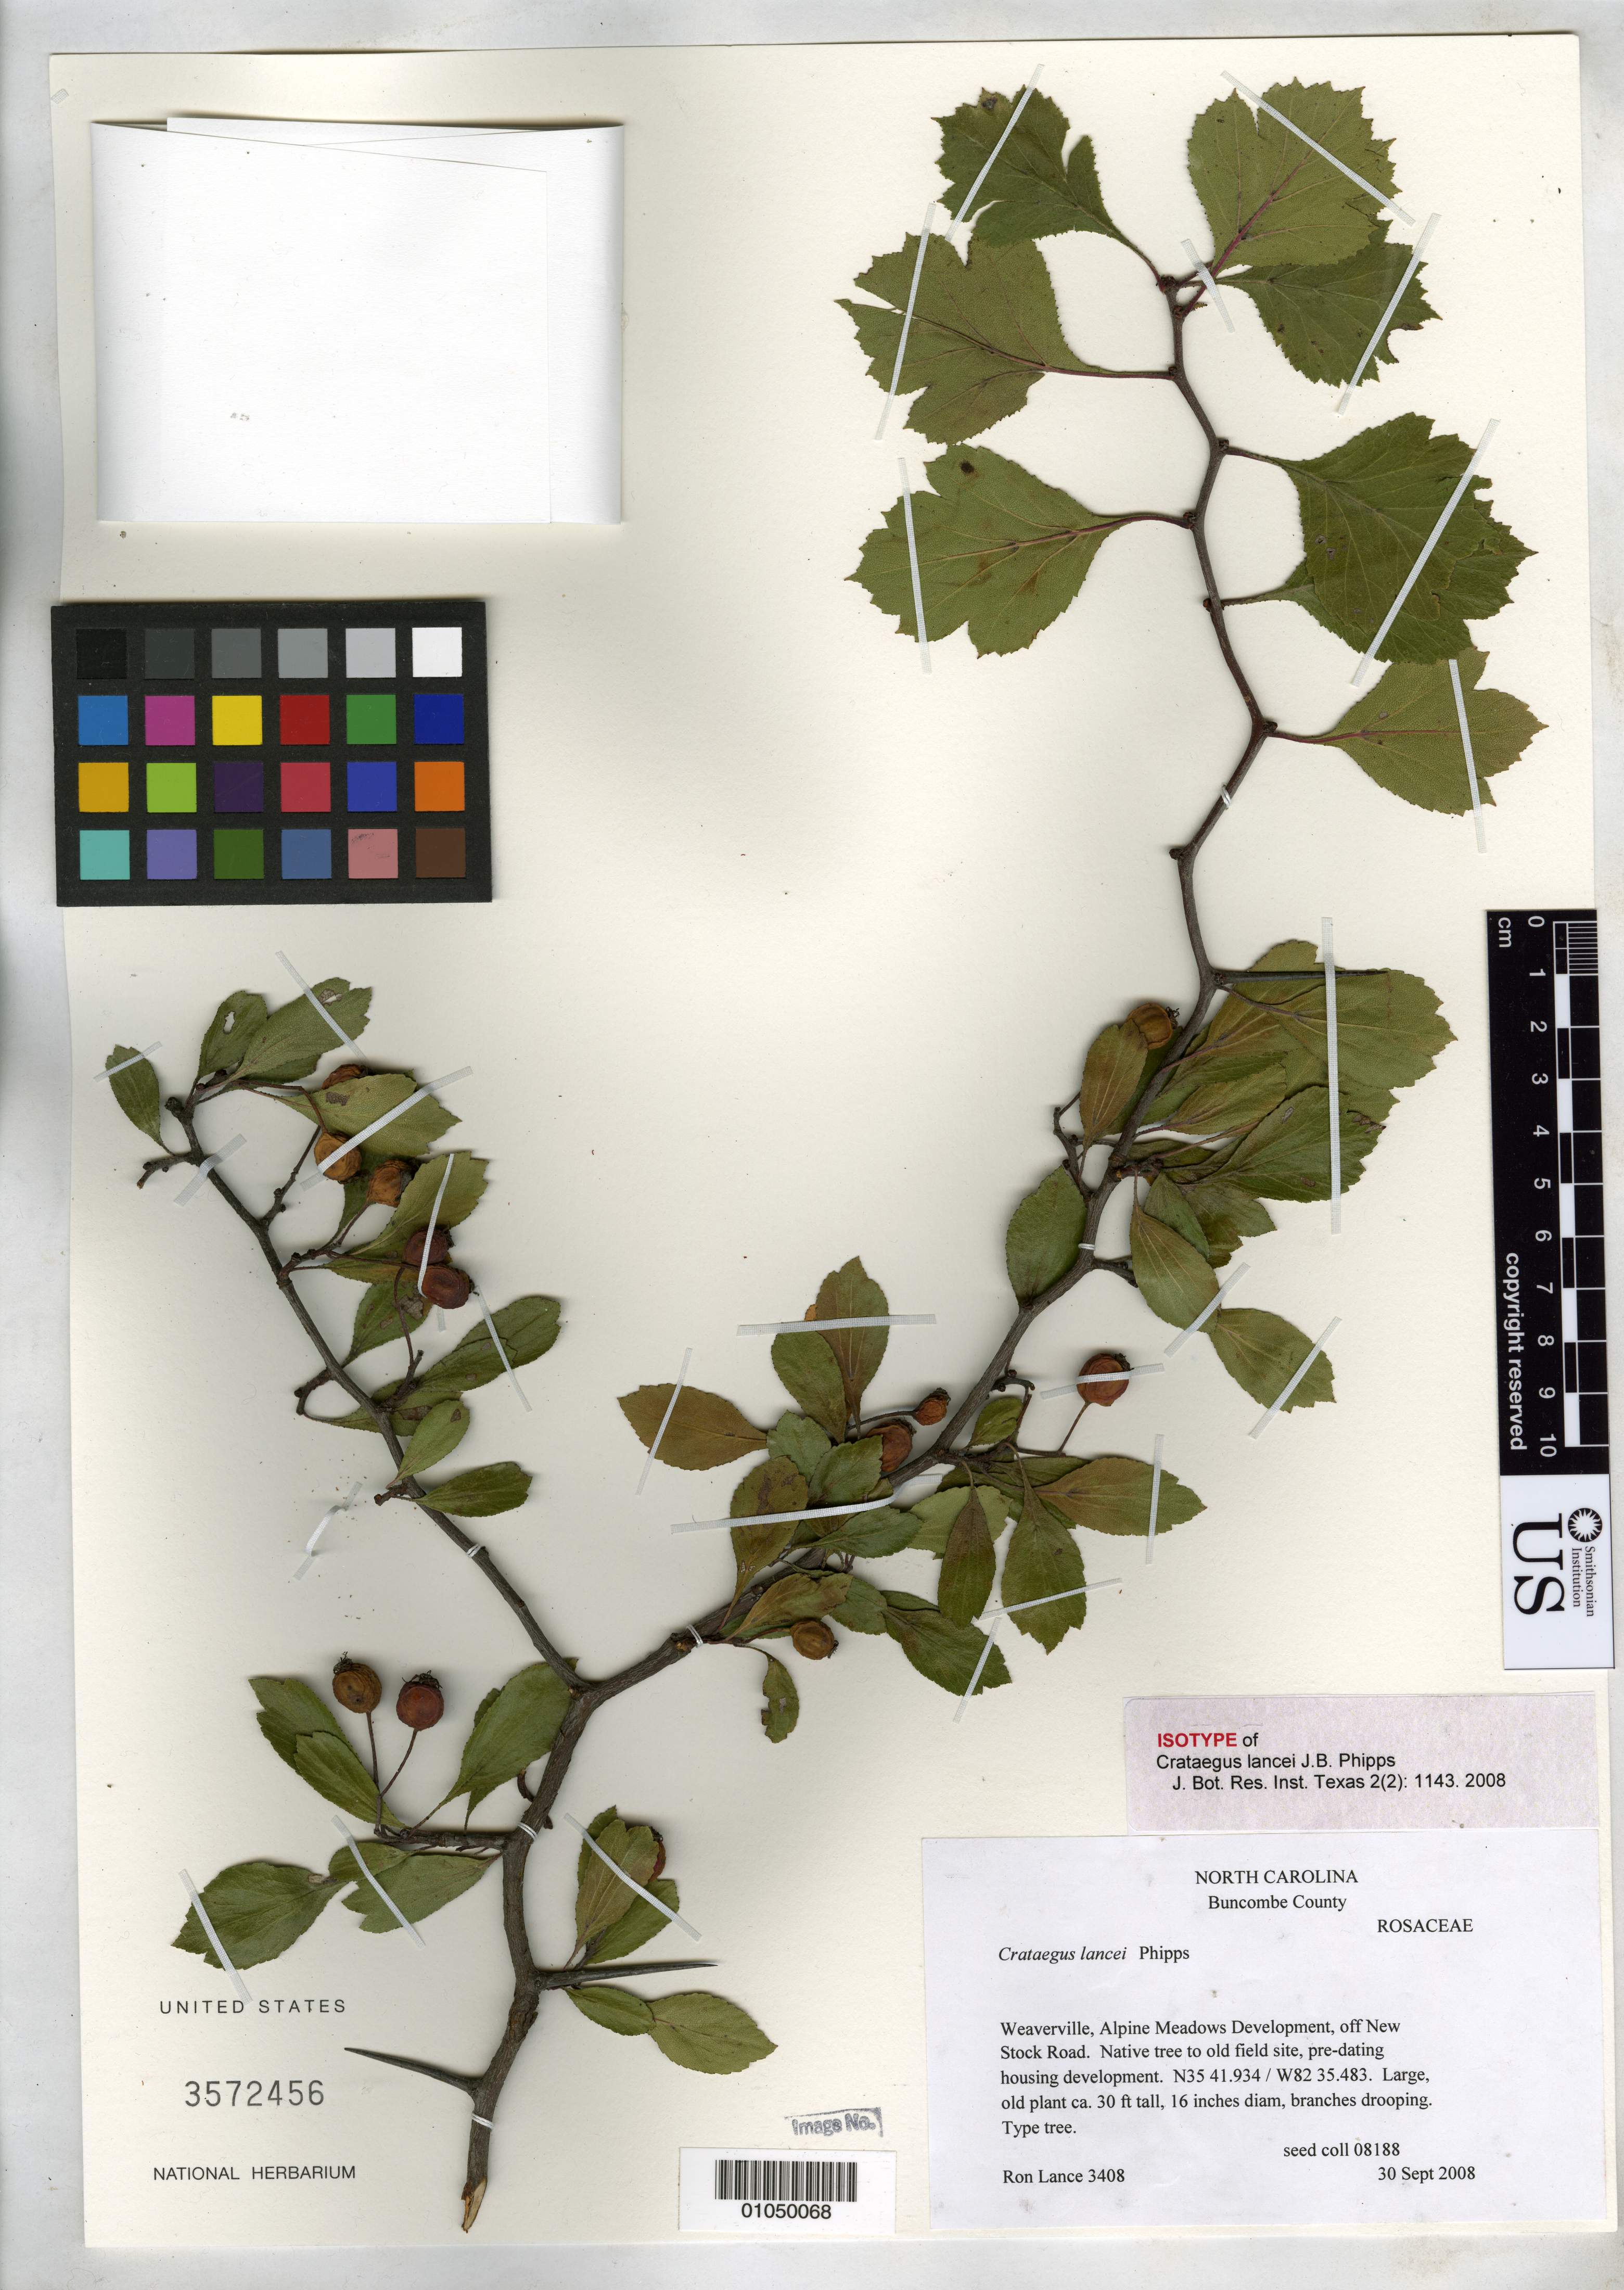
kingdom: Plantae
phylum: Tracheophyta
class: Magnoliopsida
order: Rosales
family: Rosaceae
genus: Crataegus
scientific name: Crataegus lancei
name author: J.B. Phipps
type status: Isotype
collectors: R. Lance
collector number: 3408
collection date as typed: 30 Sep 2008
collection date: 2008-09-30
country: United States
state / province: North Carolina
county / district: Buncombe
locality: Weaverville, Alpine Meadows Development, off New Stock Road.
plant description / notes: "Type tree". Annotated as isotype (and protologue cites an isotype at US) but protologue cites collection date as 28 Sept. 2008 (note 30 Sept. 2008 on US label).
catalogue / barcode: US 3572456